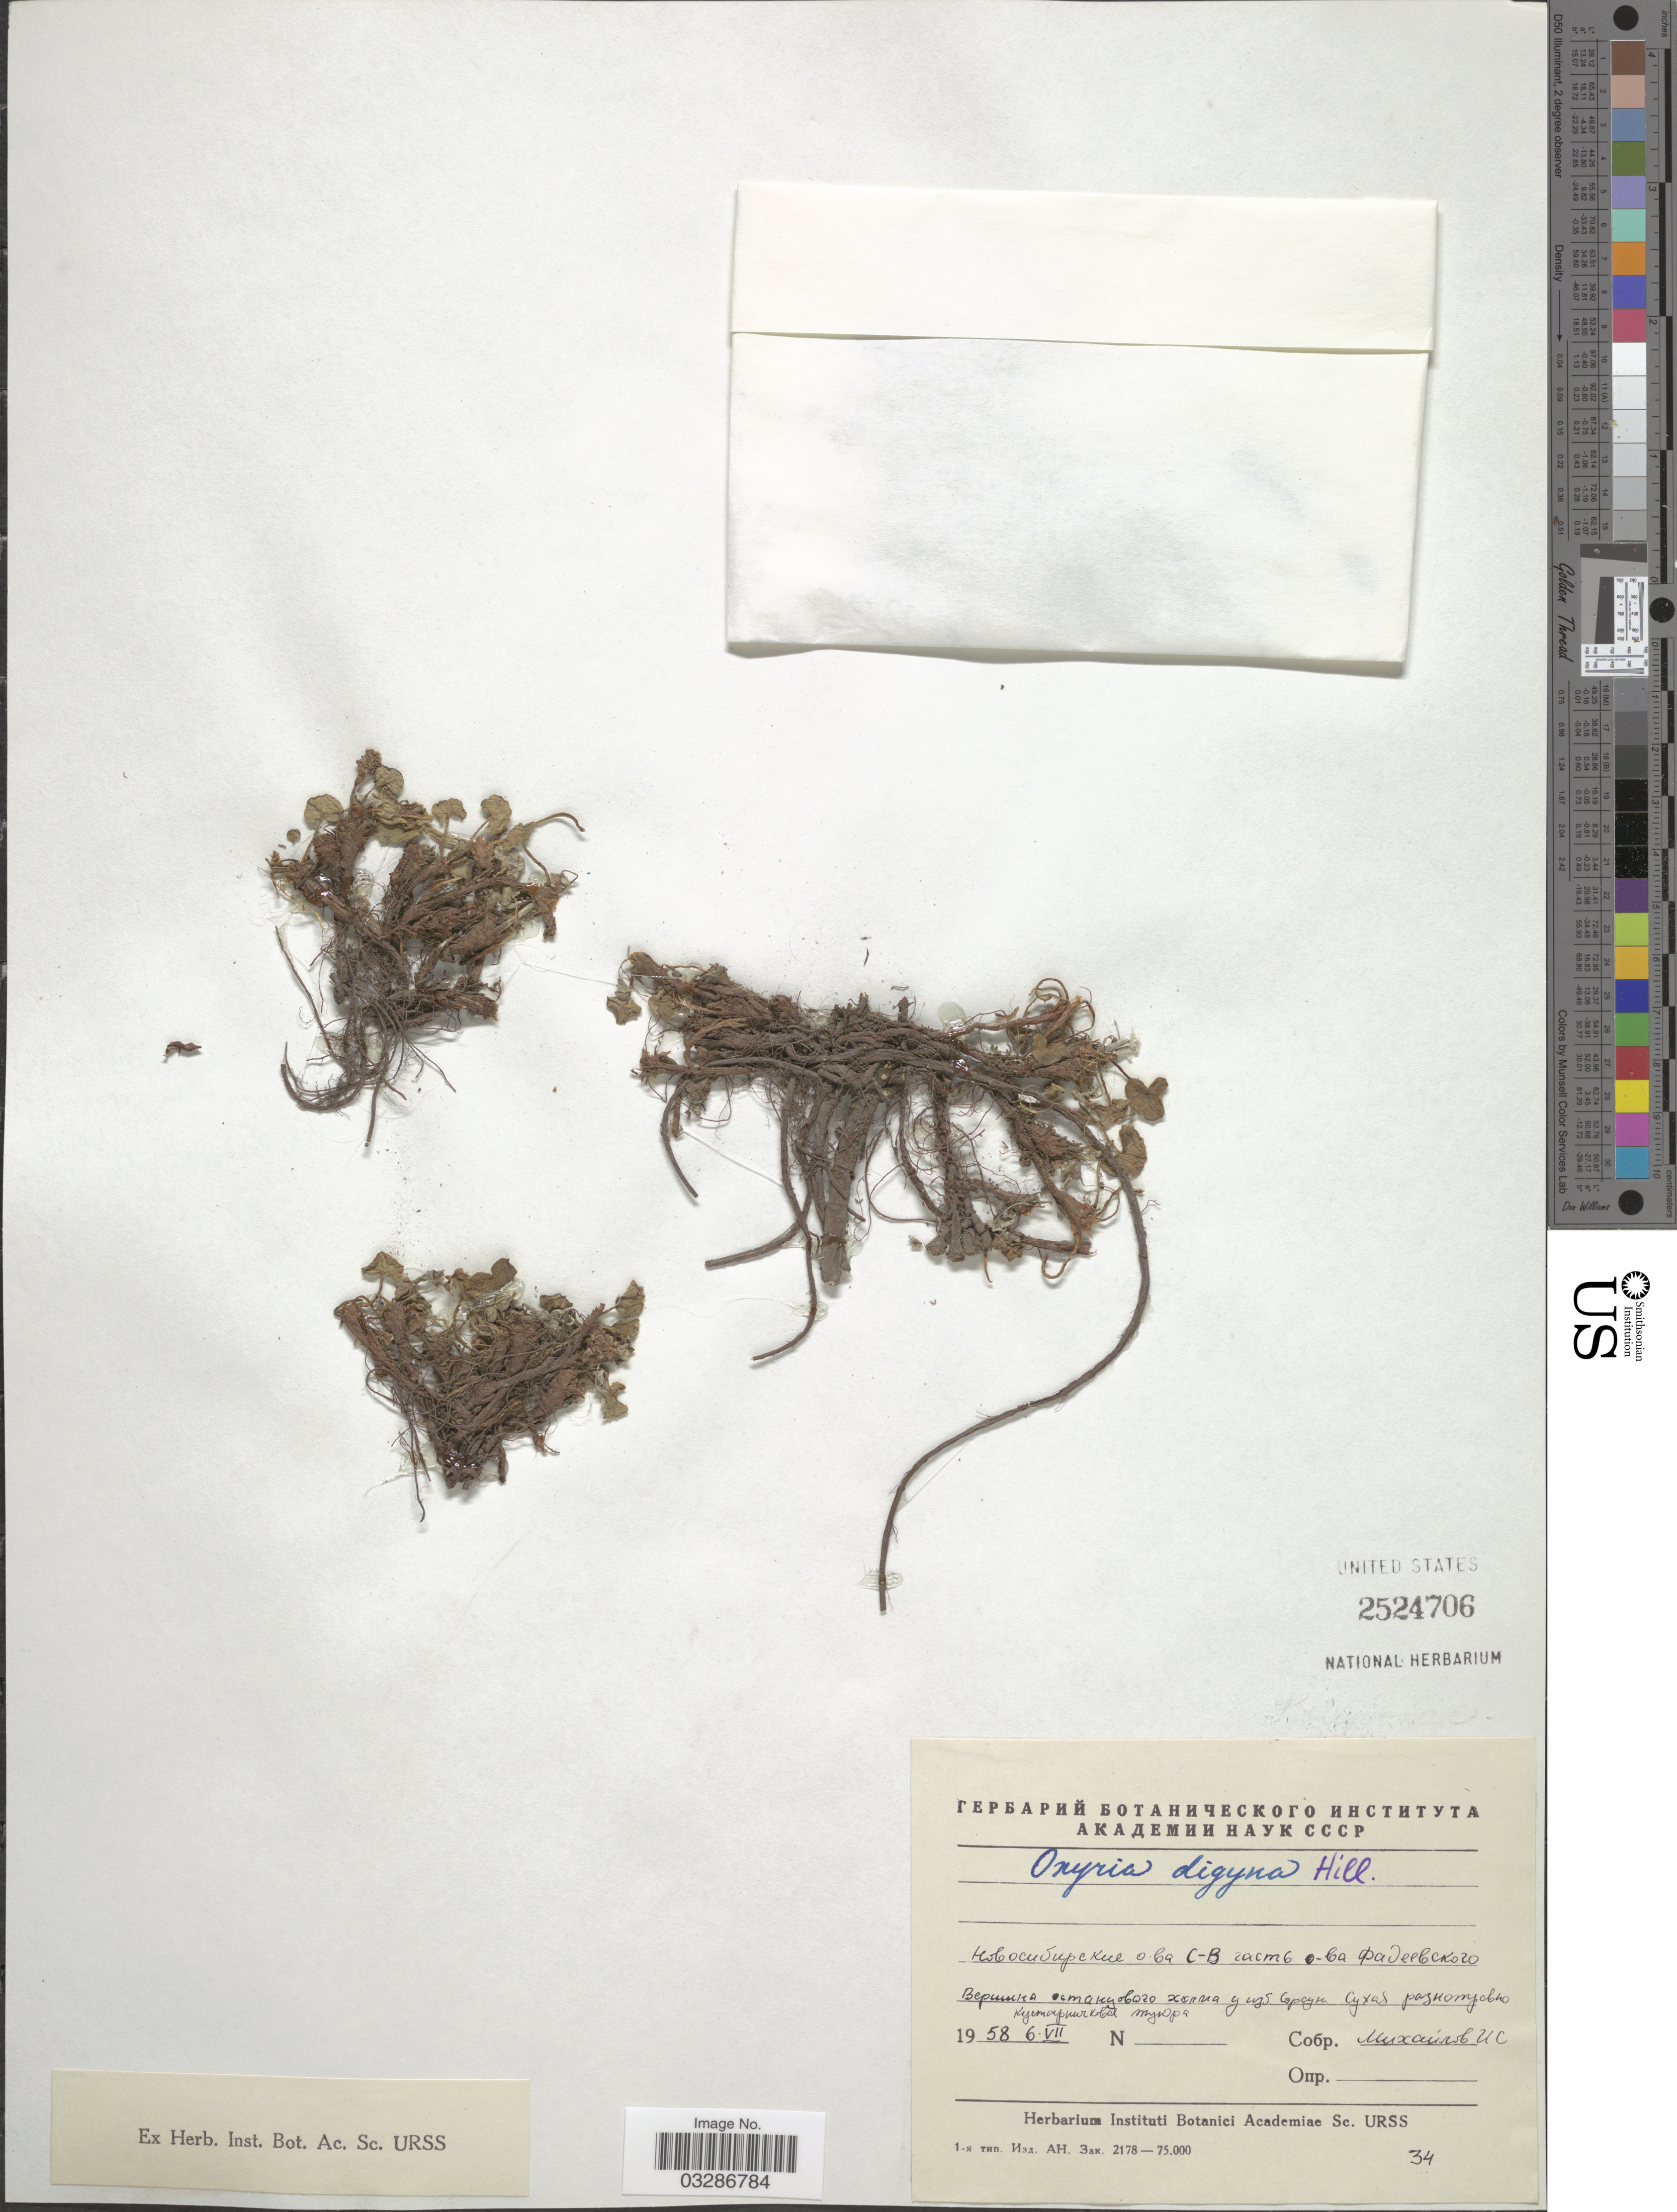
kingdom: Plantae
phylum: Tracheophyta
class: Magnoliopsida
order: Caryophyllales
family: Polygonaceae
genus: Oxyria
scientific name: Oxyria digyna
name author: (L.) Hill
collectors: I. Mikhailov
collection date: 1958-07-06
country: Russian Federation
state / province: Sakha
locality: New Siberian Islands, NE part of Faddeyevsky Island.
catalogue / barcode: US 2524706